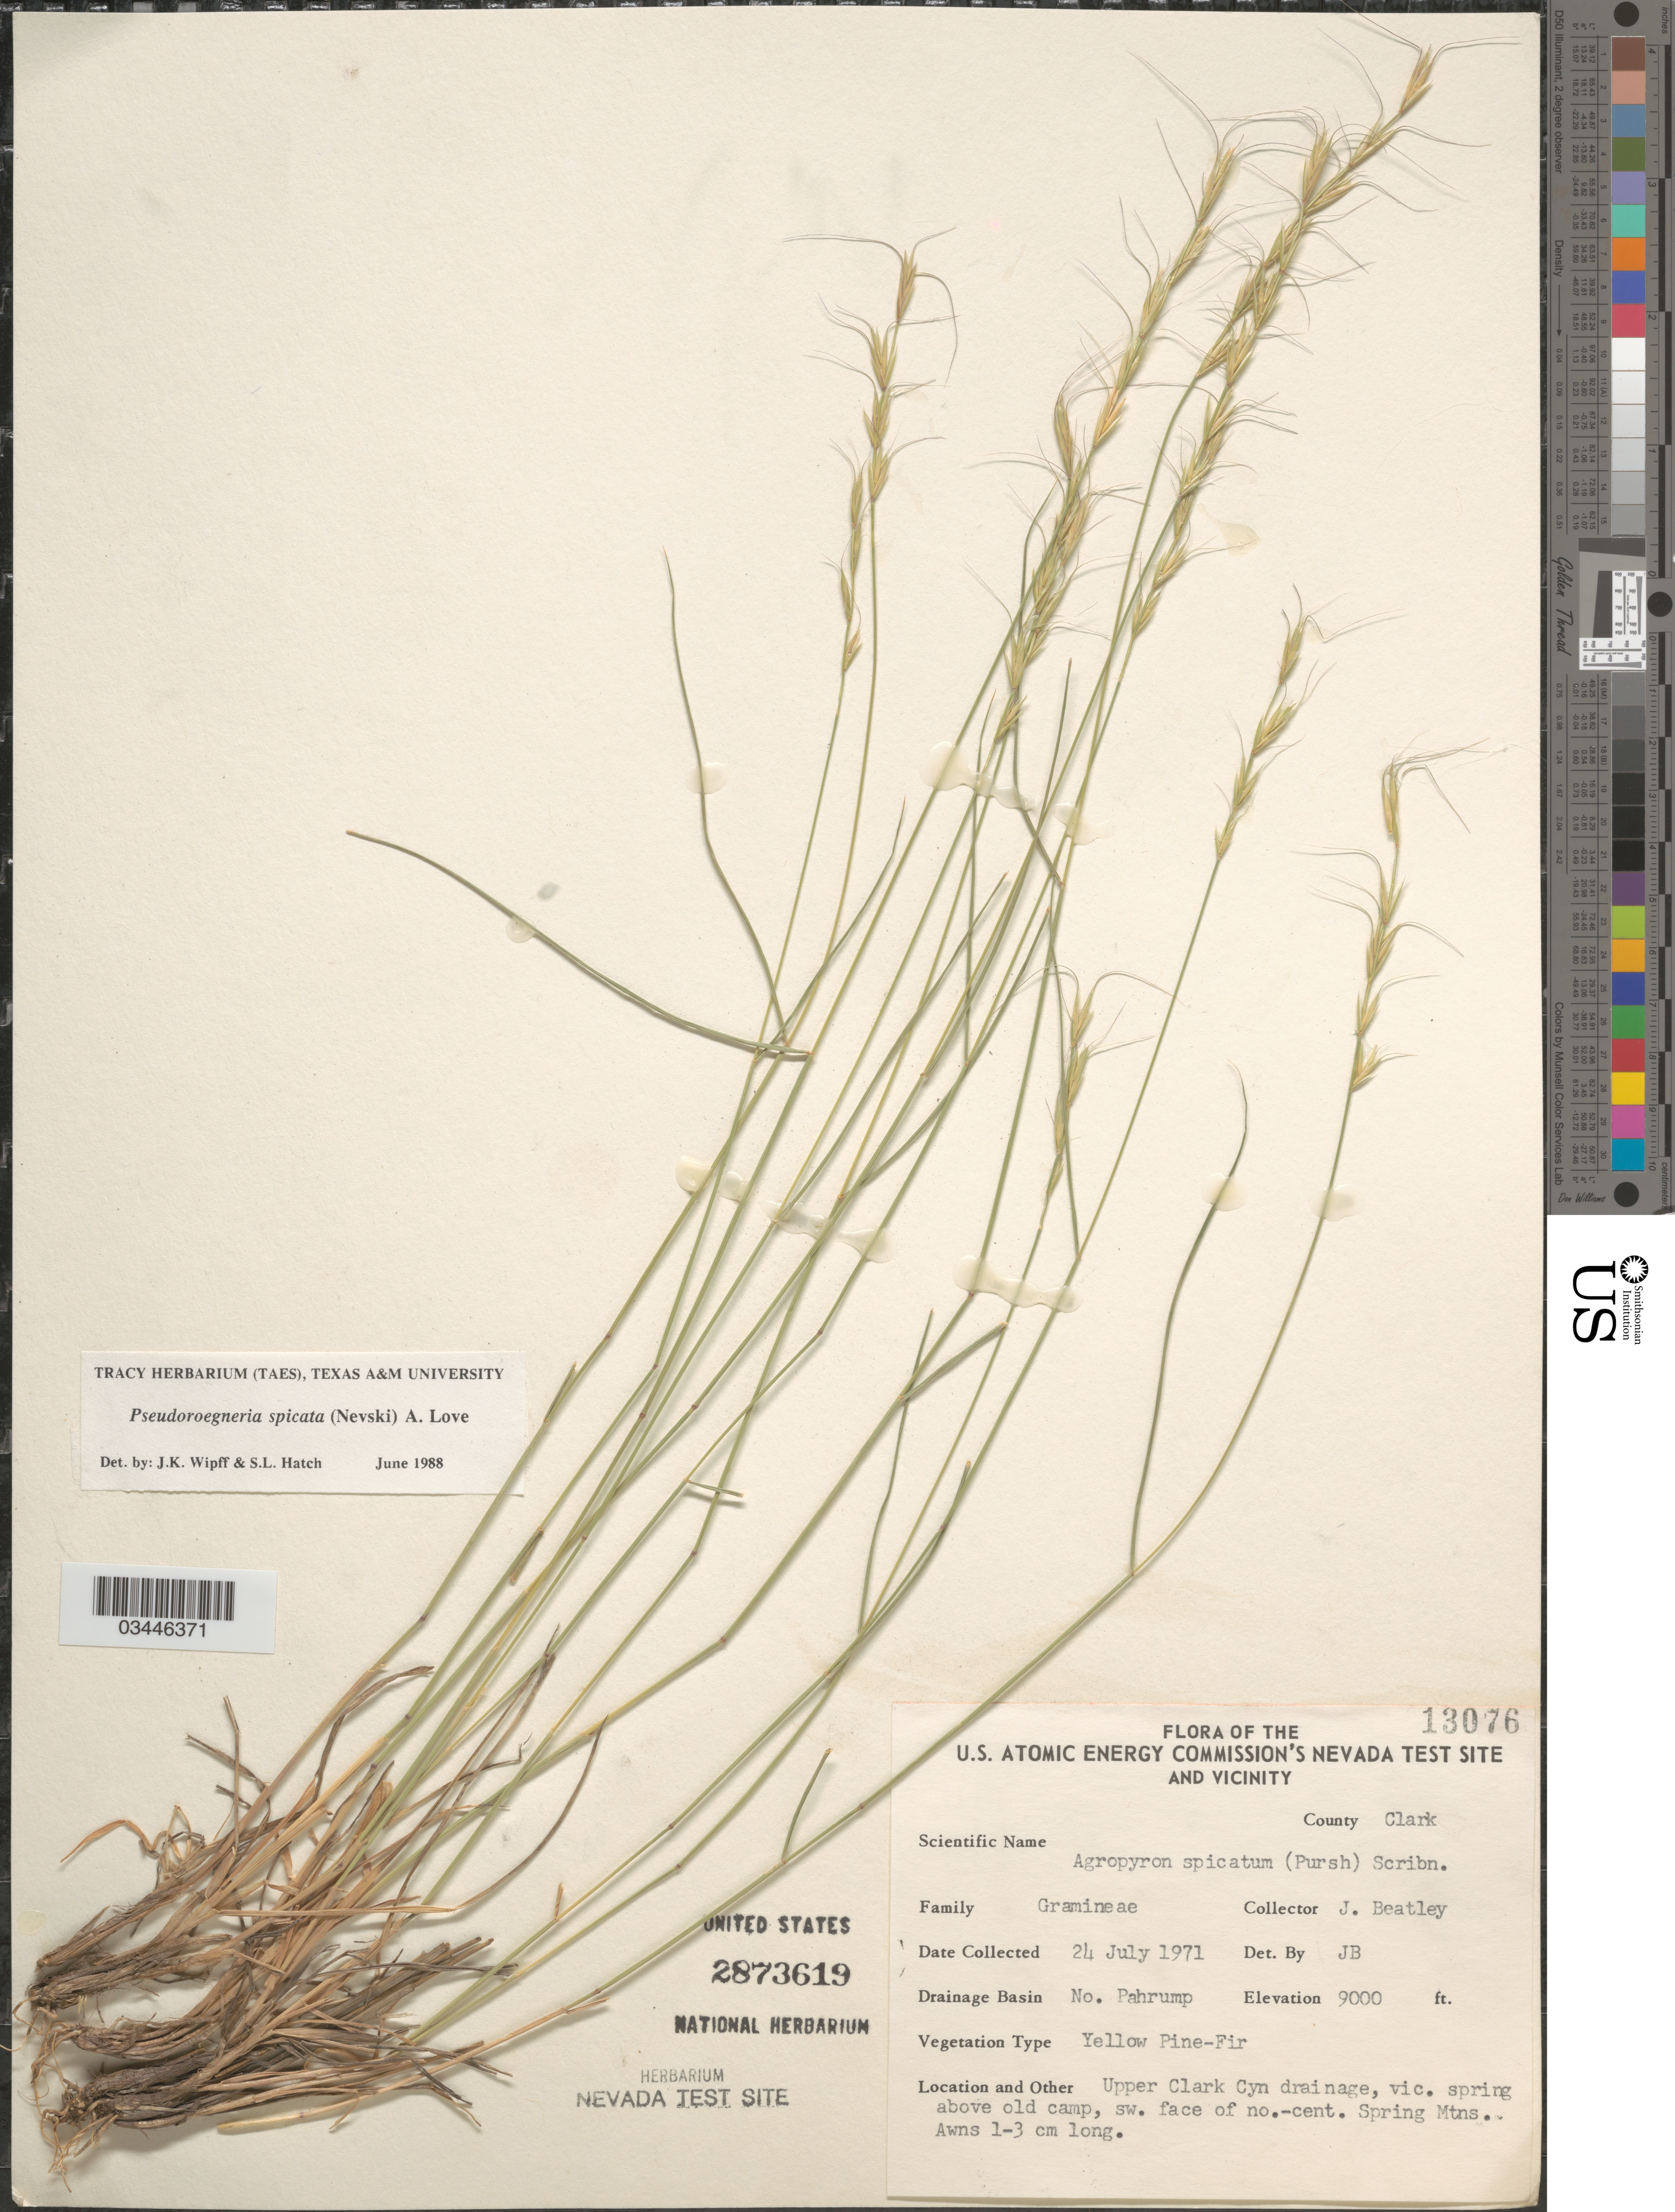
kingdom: Plantae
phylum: Tracheophyta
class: Liliopsida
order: Poales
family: Poaceae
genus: Pseudoroegneria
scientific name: Pseudoroegneria spicata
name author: (Pursh) Á. Löve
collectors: J. Beatley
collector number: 13076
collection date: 1971-07-24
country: United States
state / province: Nevada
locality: U. S. Atomic Energy Commission's Nevada Test Site and Vicinity. County Clark. Drainage Basin No. Pahrump. Upper Clark Cyn drainage, vic. spring above old camp, sw. face of no.-cent. Spring Mtns.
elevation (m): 2743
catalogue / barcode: US 2873619